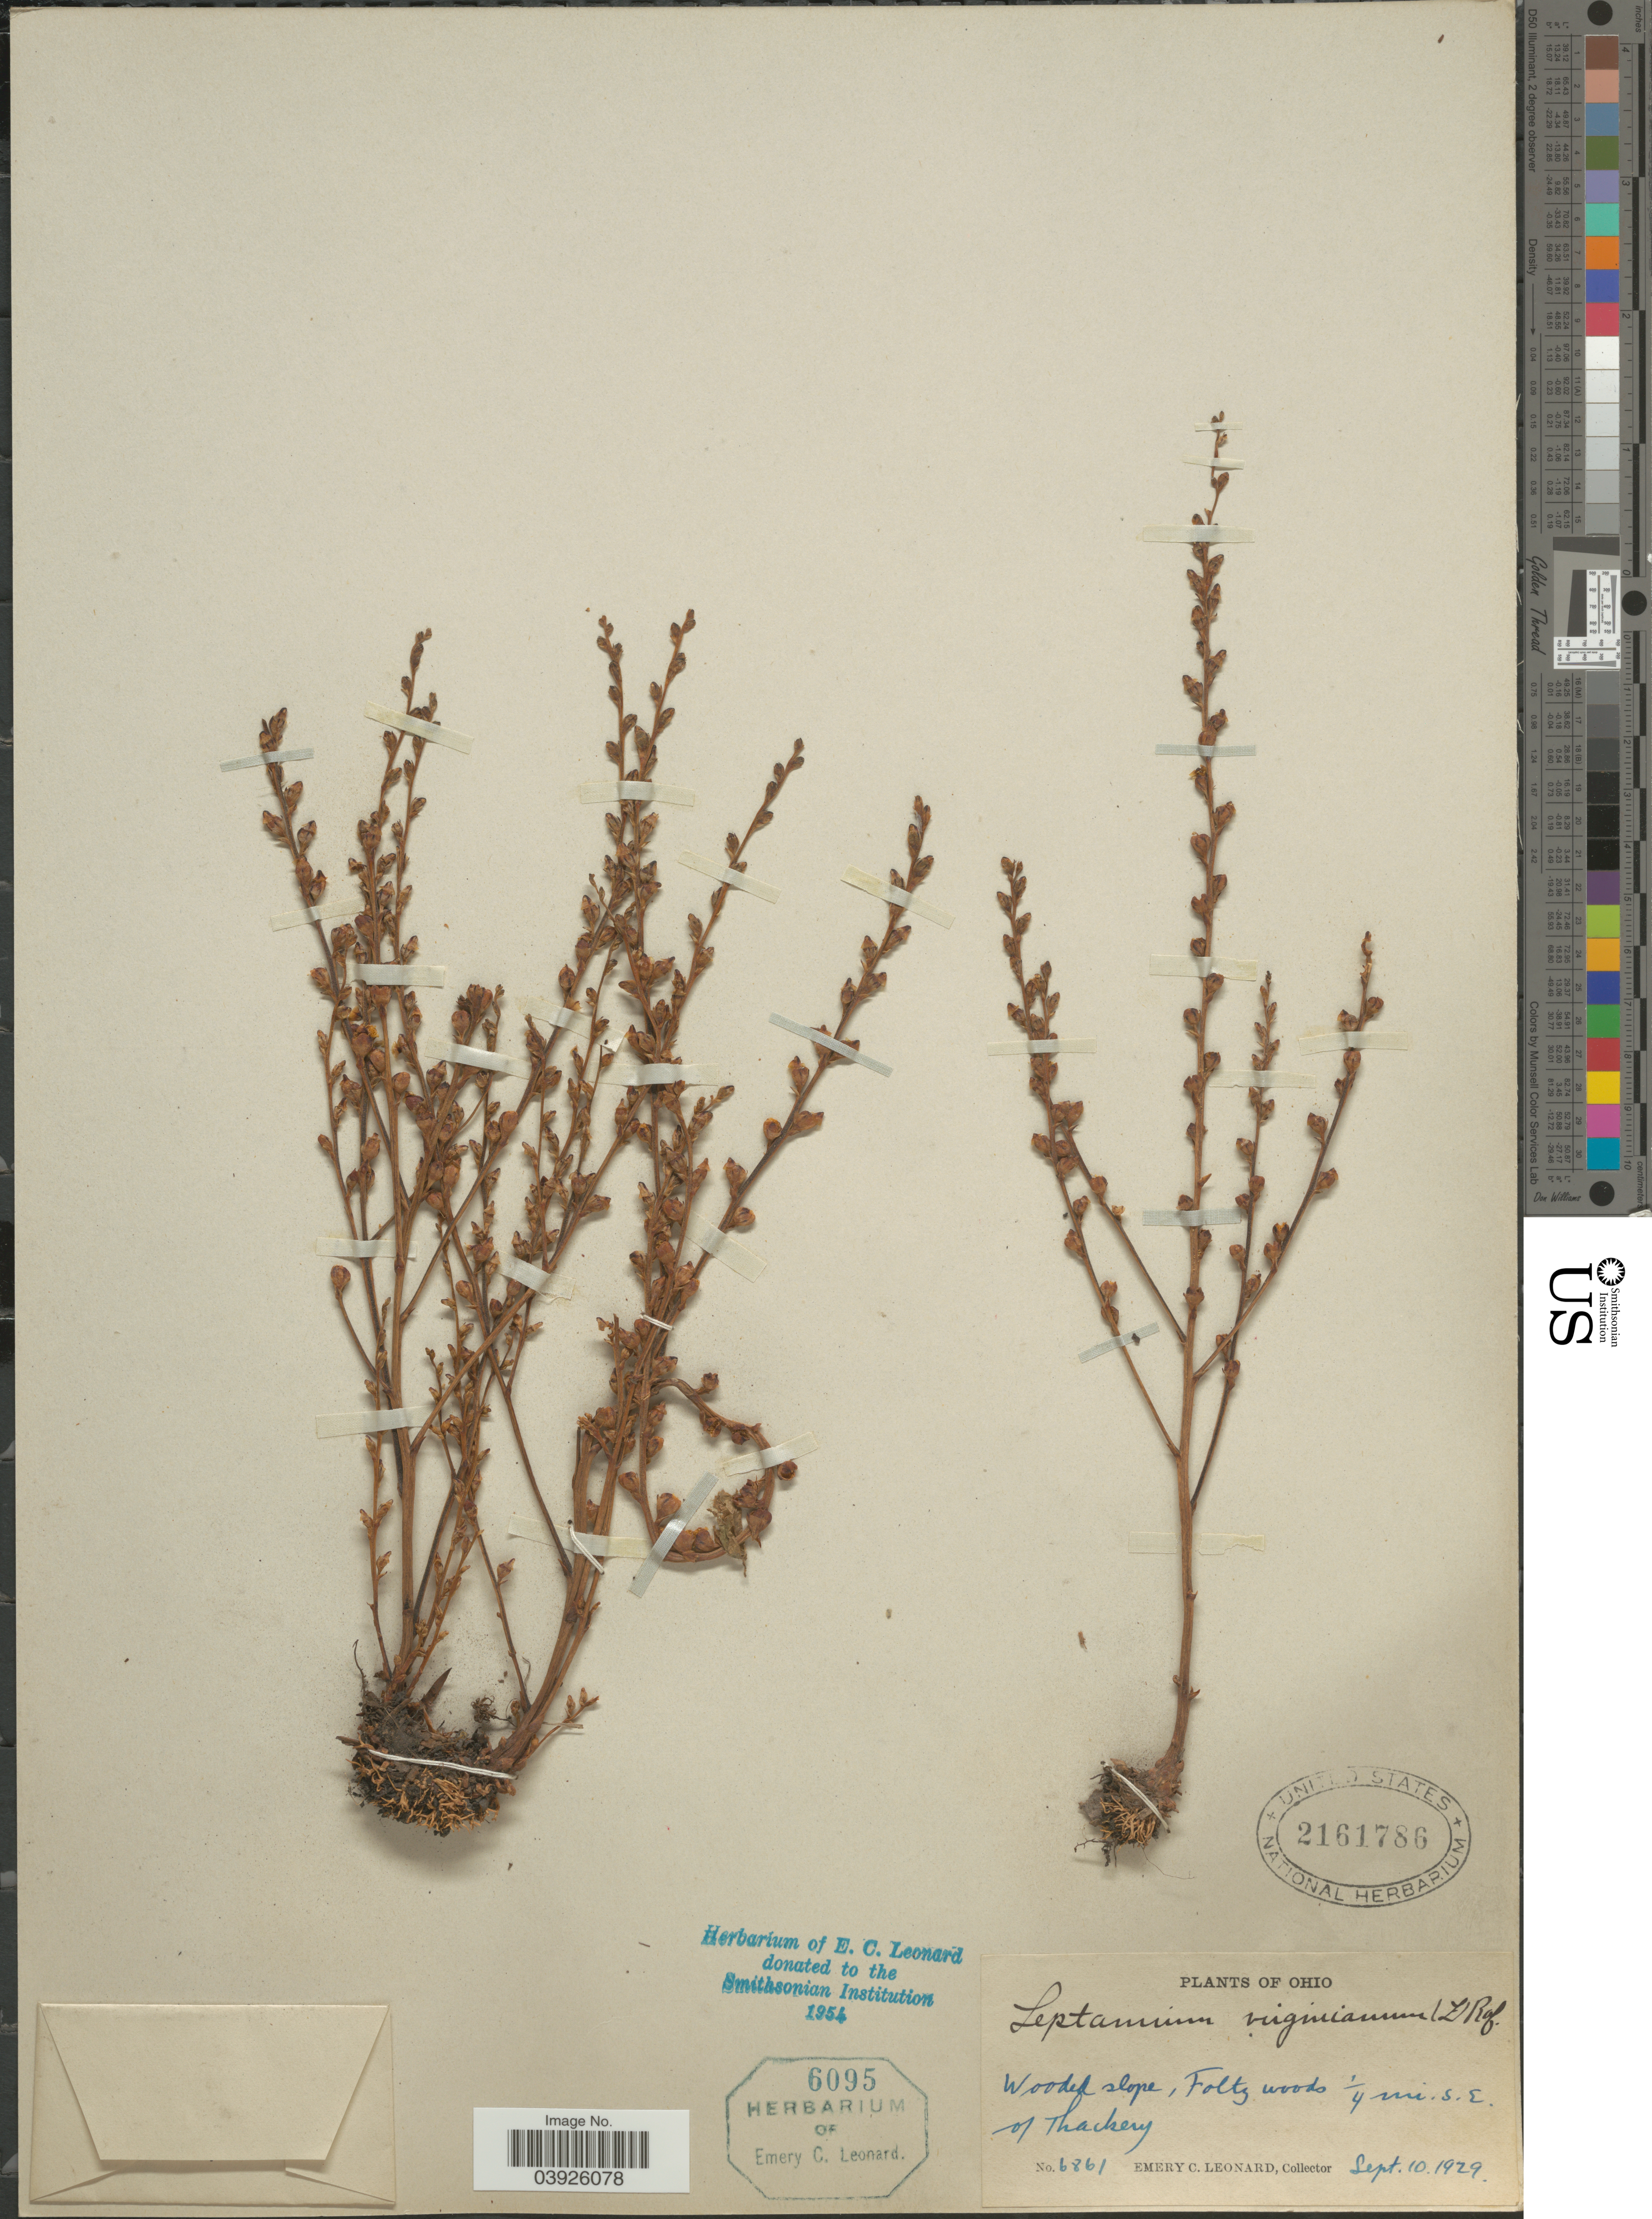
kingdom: Plantae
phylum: Tracheophyta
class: Magnoliopsida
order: Lamiales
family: Orobanchaceae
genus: Epifagus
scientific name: Epifagus virginiana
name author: (L.) W.P.C. Barton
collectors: E. C. Leonard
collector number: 6861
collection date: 1929-09-10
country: United States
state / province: Ohio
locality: Wooded slope, Foltz woods ¼ mi. S. E. of Thackey.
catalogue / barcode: US 2161786